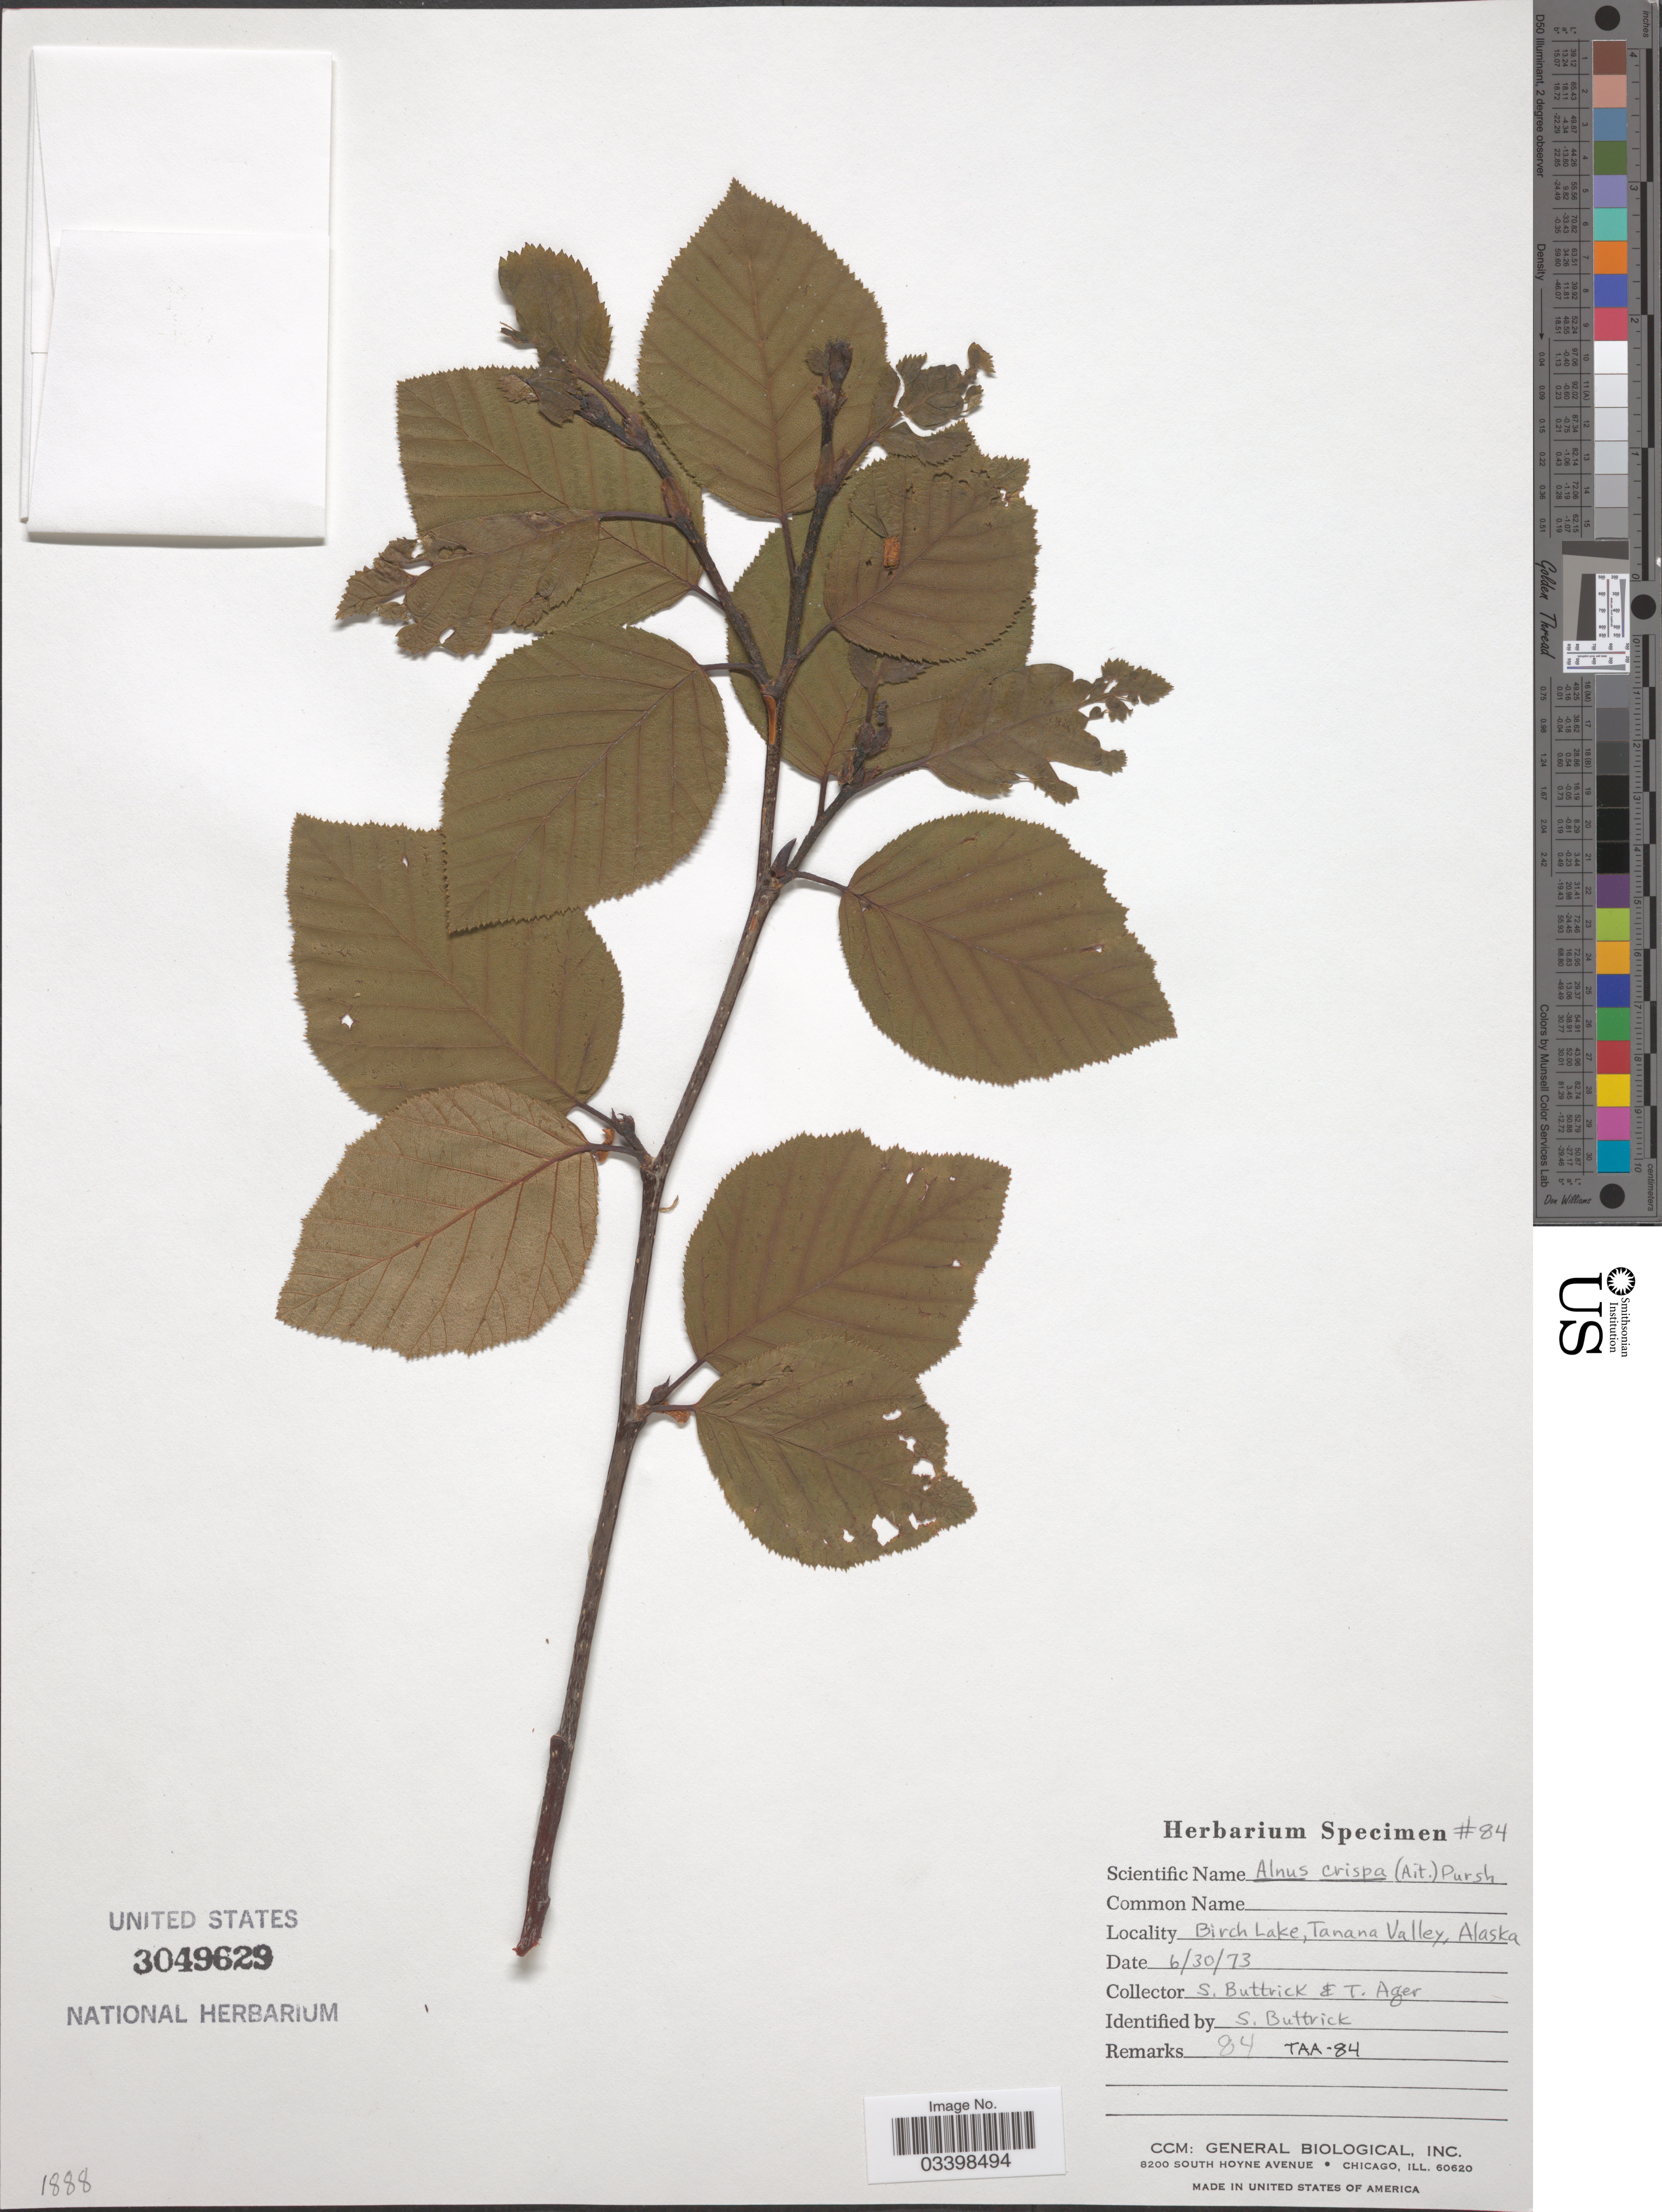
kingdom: Plantae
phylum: Tracheophyta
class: Magnoliopsida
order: Fagales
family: Betulaceae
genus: Alnus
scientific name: Alnus viridis subsp. crispa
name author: (Aiton) Turrill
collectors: S. Buttrick & T. Ager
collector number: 84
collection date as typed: Transcribed d/m/y: 30/6/73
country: United States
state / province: Alaska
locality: Birch Lake, Tanana Valley.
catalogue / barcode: US 3049629